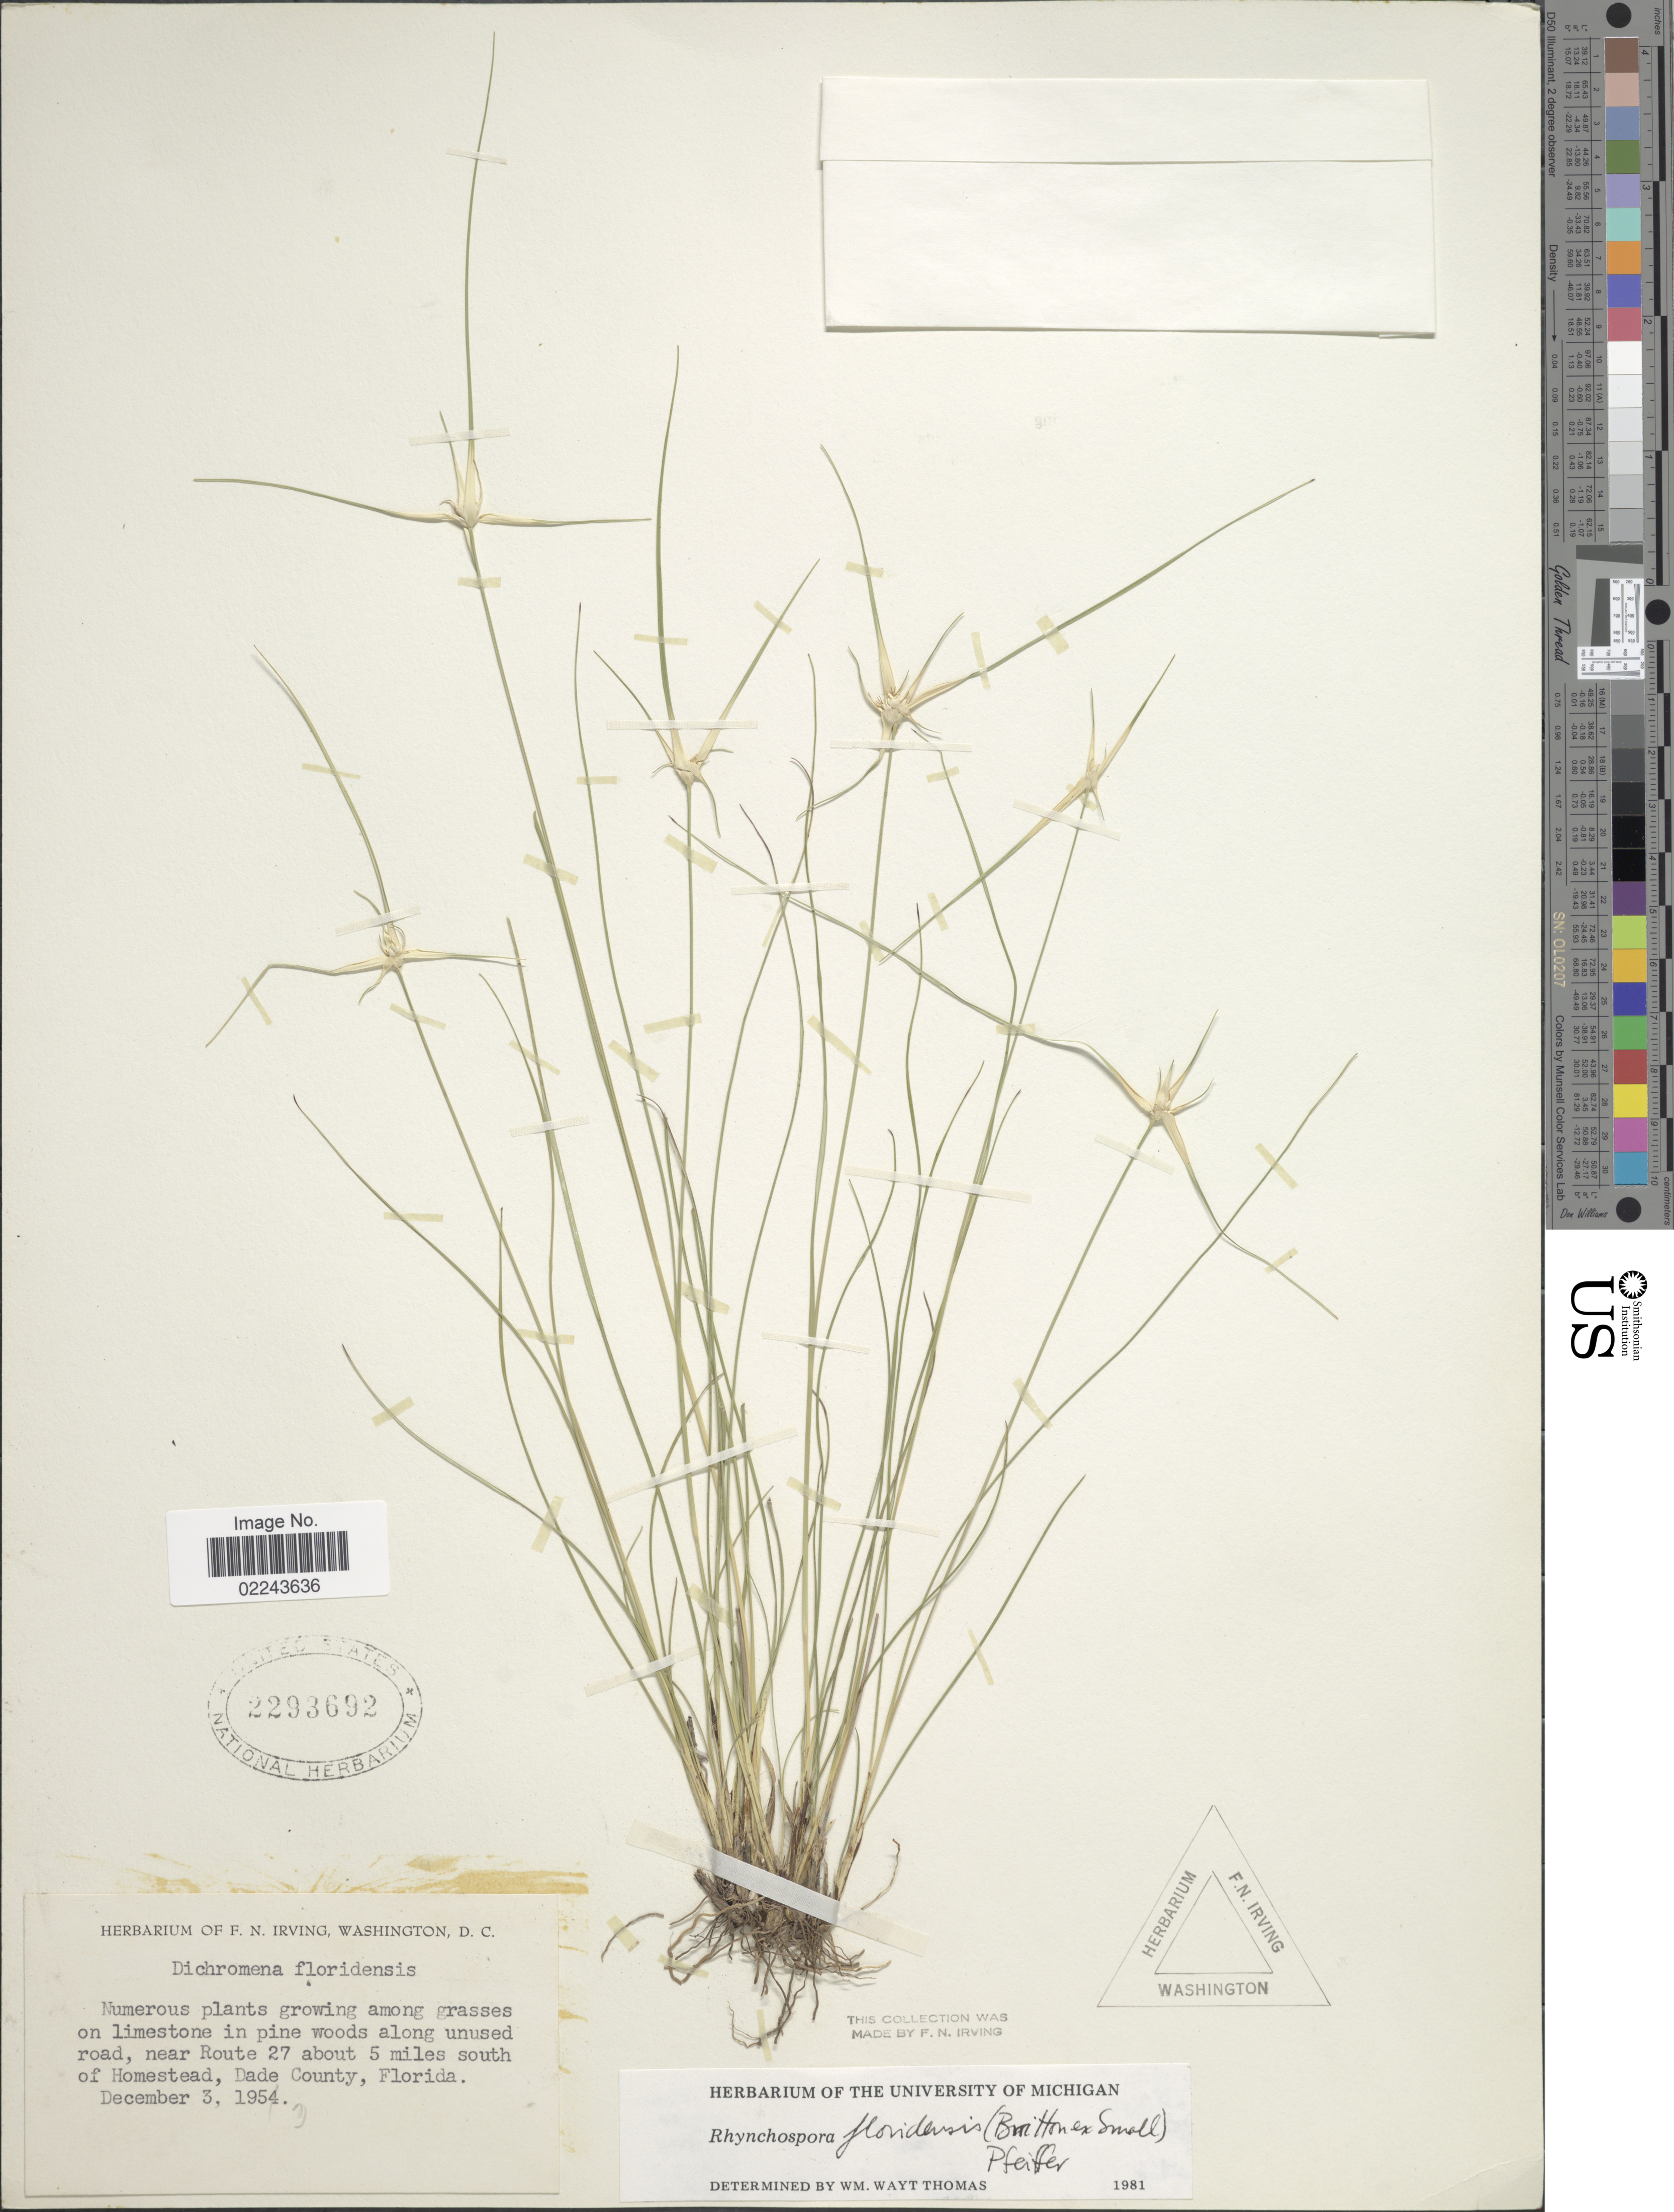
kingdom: Plantae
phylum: Tracheophyta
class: Liliopsida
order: Poales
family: Cyperaceae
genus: Rhynchospora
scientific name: Rhynchospora floridensis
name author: (Britton ex Small) H. Pfeiff.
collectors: ex herb. F.N. Irving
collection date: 1953-12-03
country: United States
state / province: Florida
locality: Near Route 27 about 5 miles south of Homestead, Dade County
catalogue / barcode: US 2293692